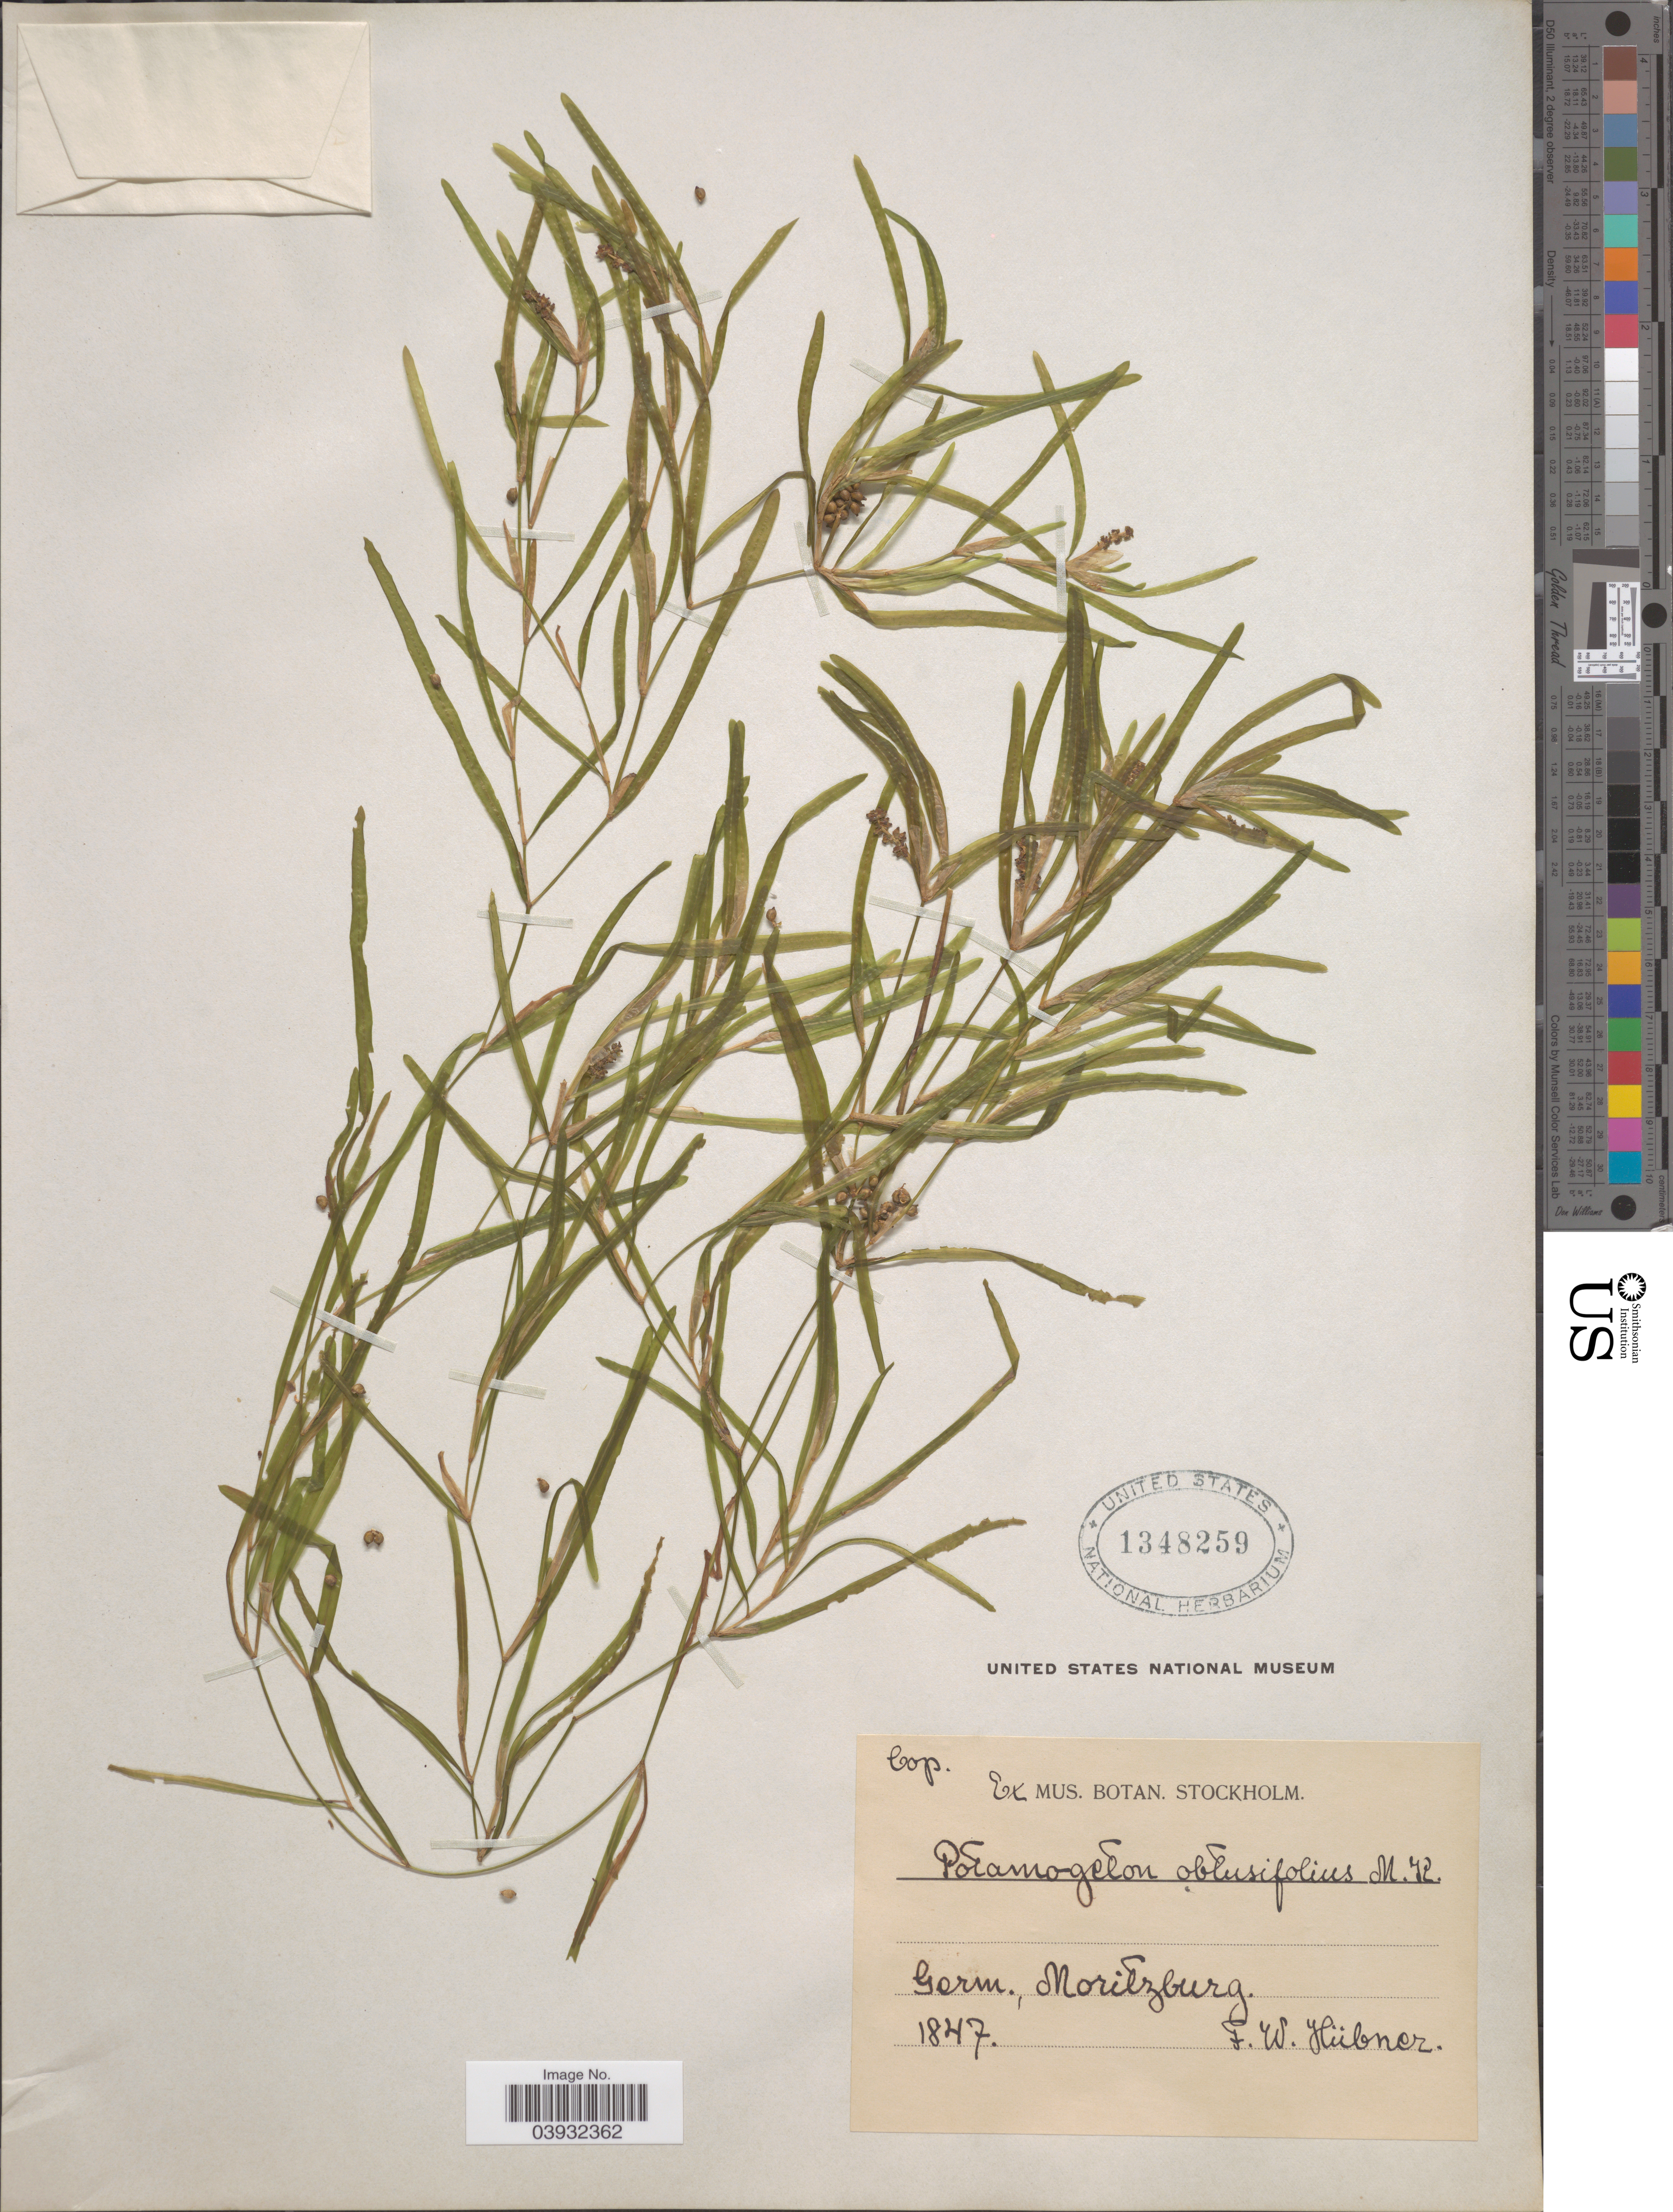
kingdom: Plantae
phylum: Tracheophyta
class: Liliopsida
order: Alismatales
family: Potamogetonaceae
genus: Potamogeton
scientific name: Potamogeton obtusifolius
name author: Mert. & W.D.J. Koch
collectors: F. Hübner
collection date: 1847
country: Germany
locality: Morilzburg.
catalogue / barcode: US 1348259